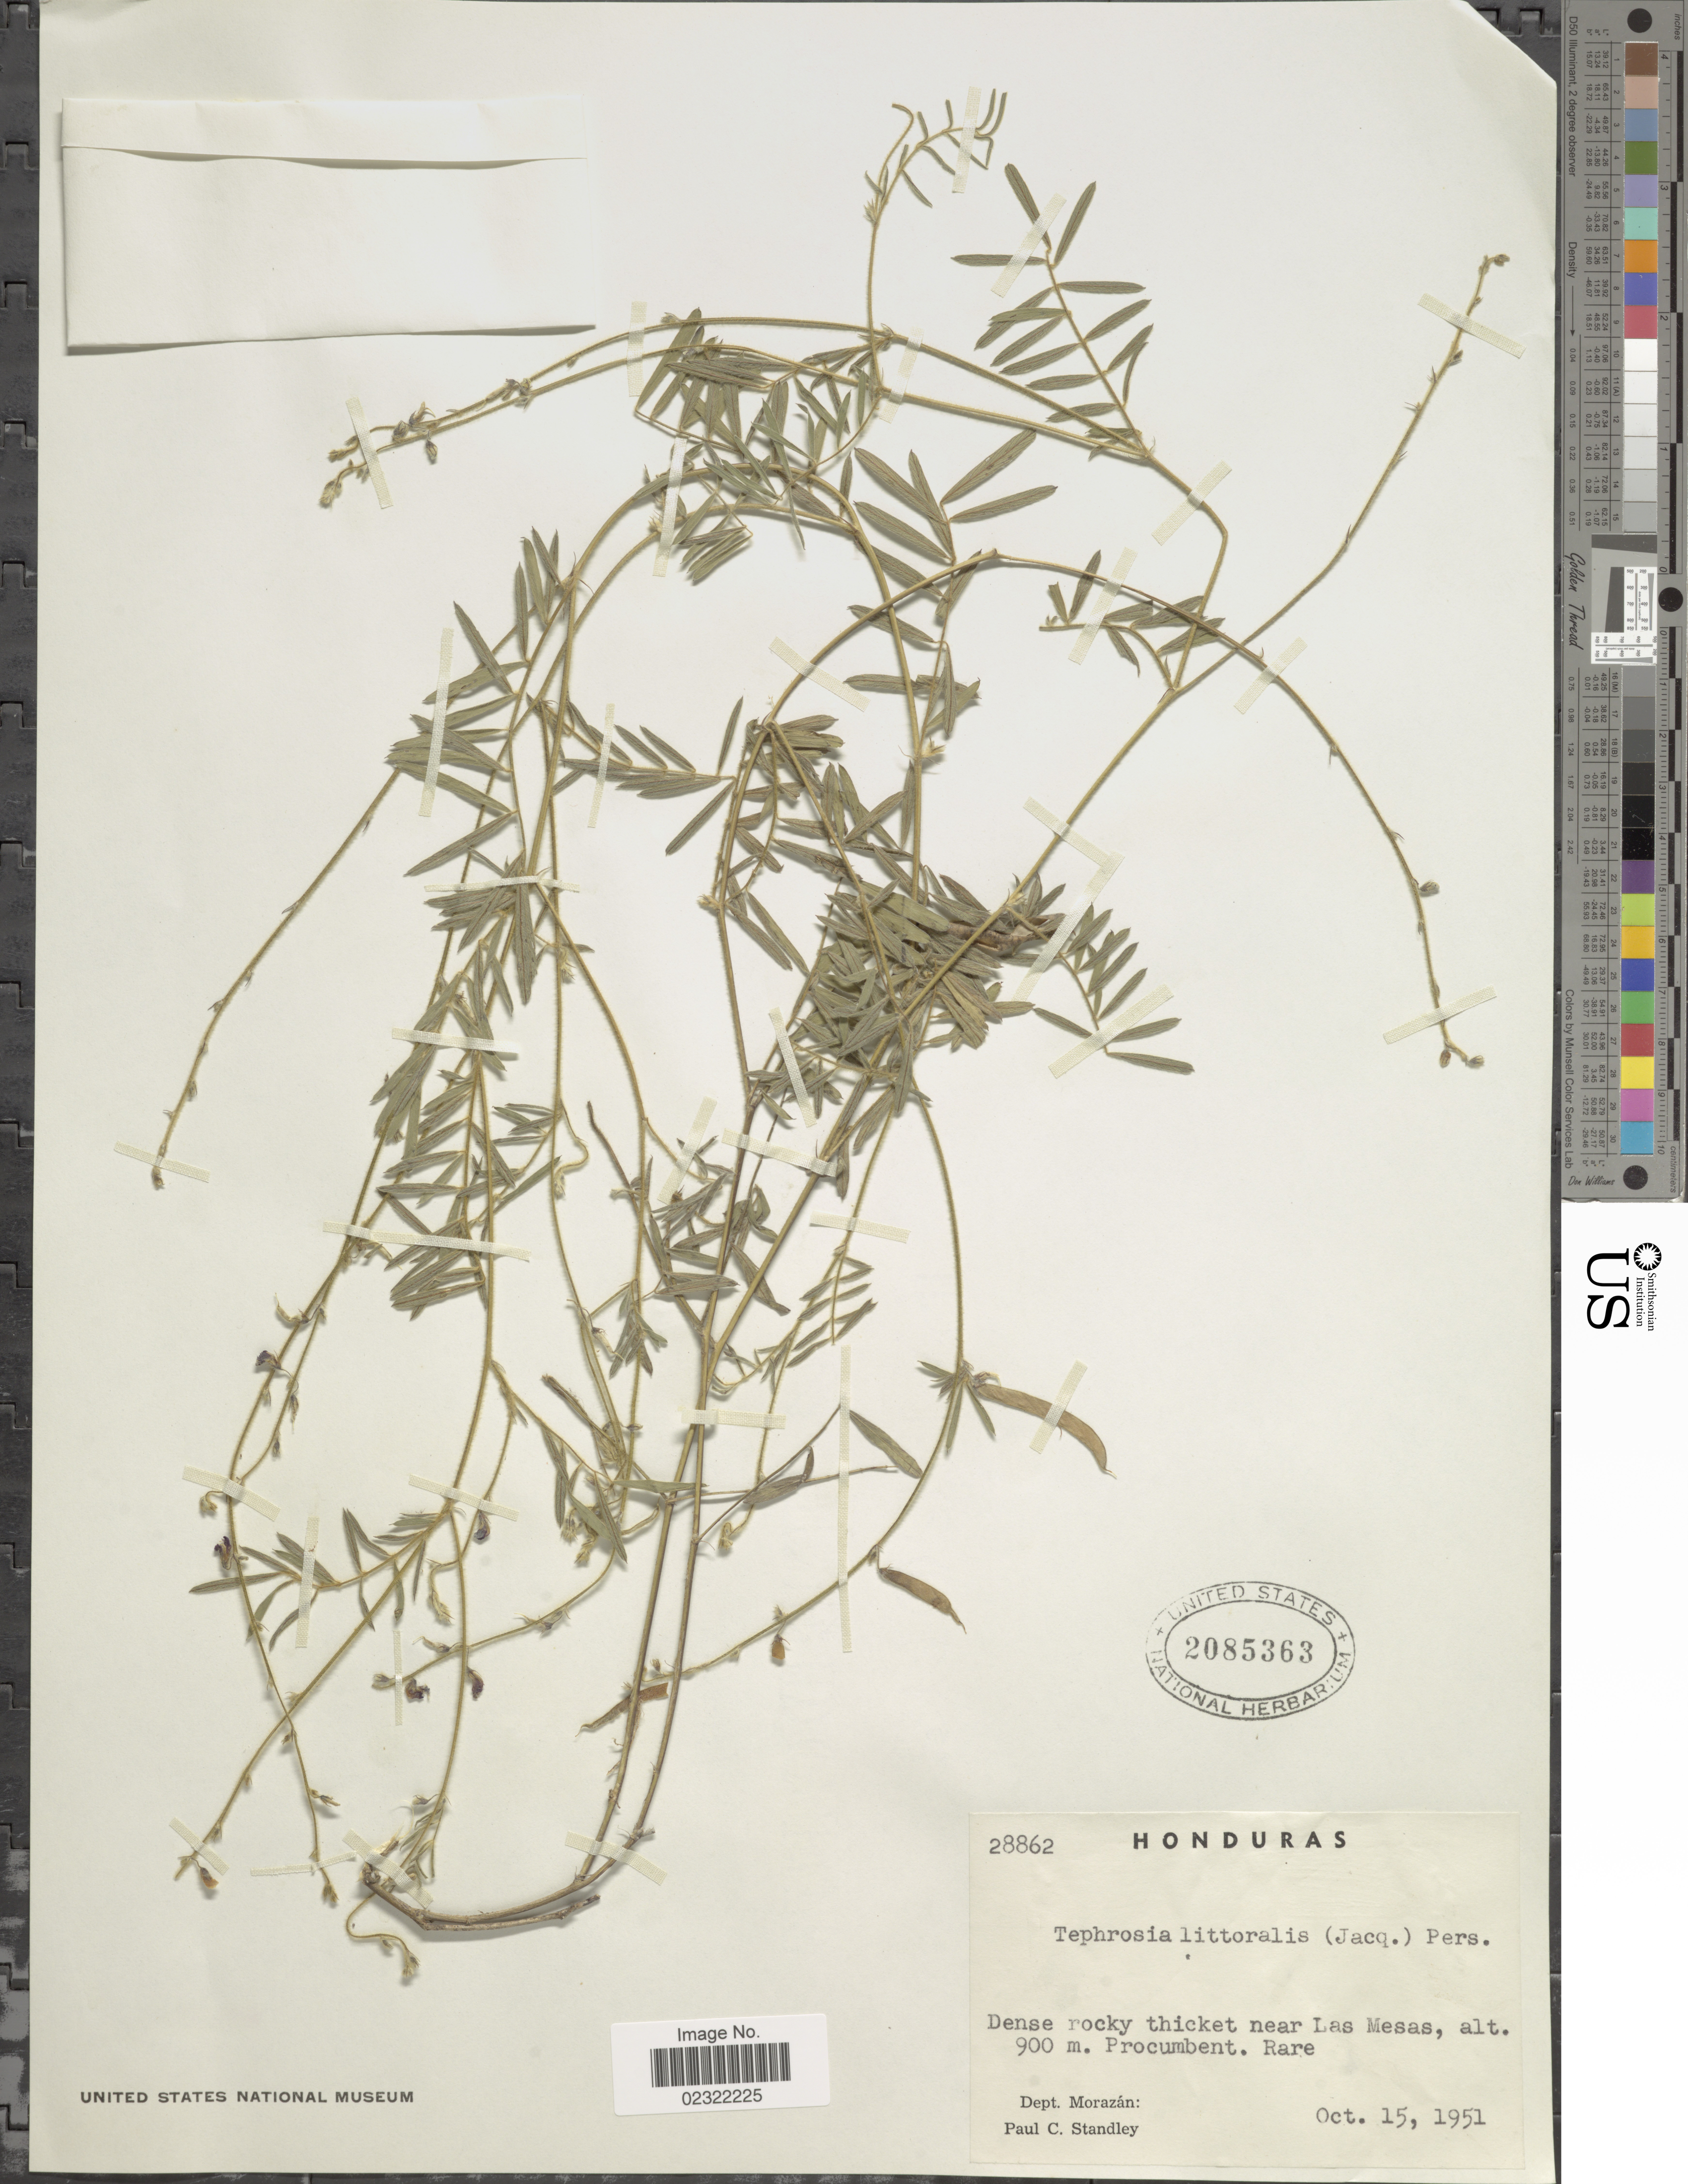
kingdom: Plantae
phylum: Tracheophyta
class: Magnoliopsida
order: Fabales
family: Fabaceae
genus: Tephrosia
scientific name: Tephrosia cinerea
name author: (L.) Pers.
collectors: P. C. Standley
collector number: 28862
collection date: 1951-10-15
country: Honduras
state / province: Fco. Morazán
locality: Dept. Morazan. Dense rocky thicket near Las Mesas.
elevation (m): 900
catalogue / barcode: US 2085363